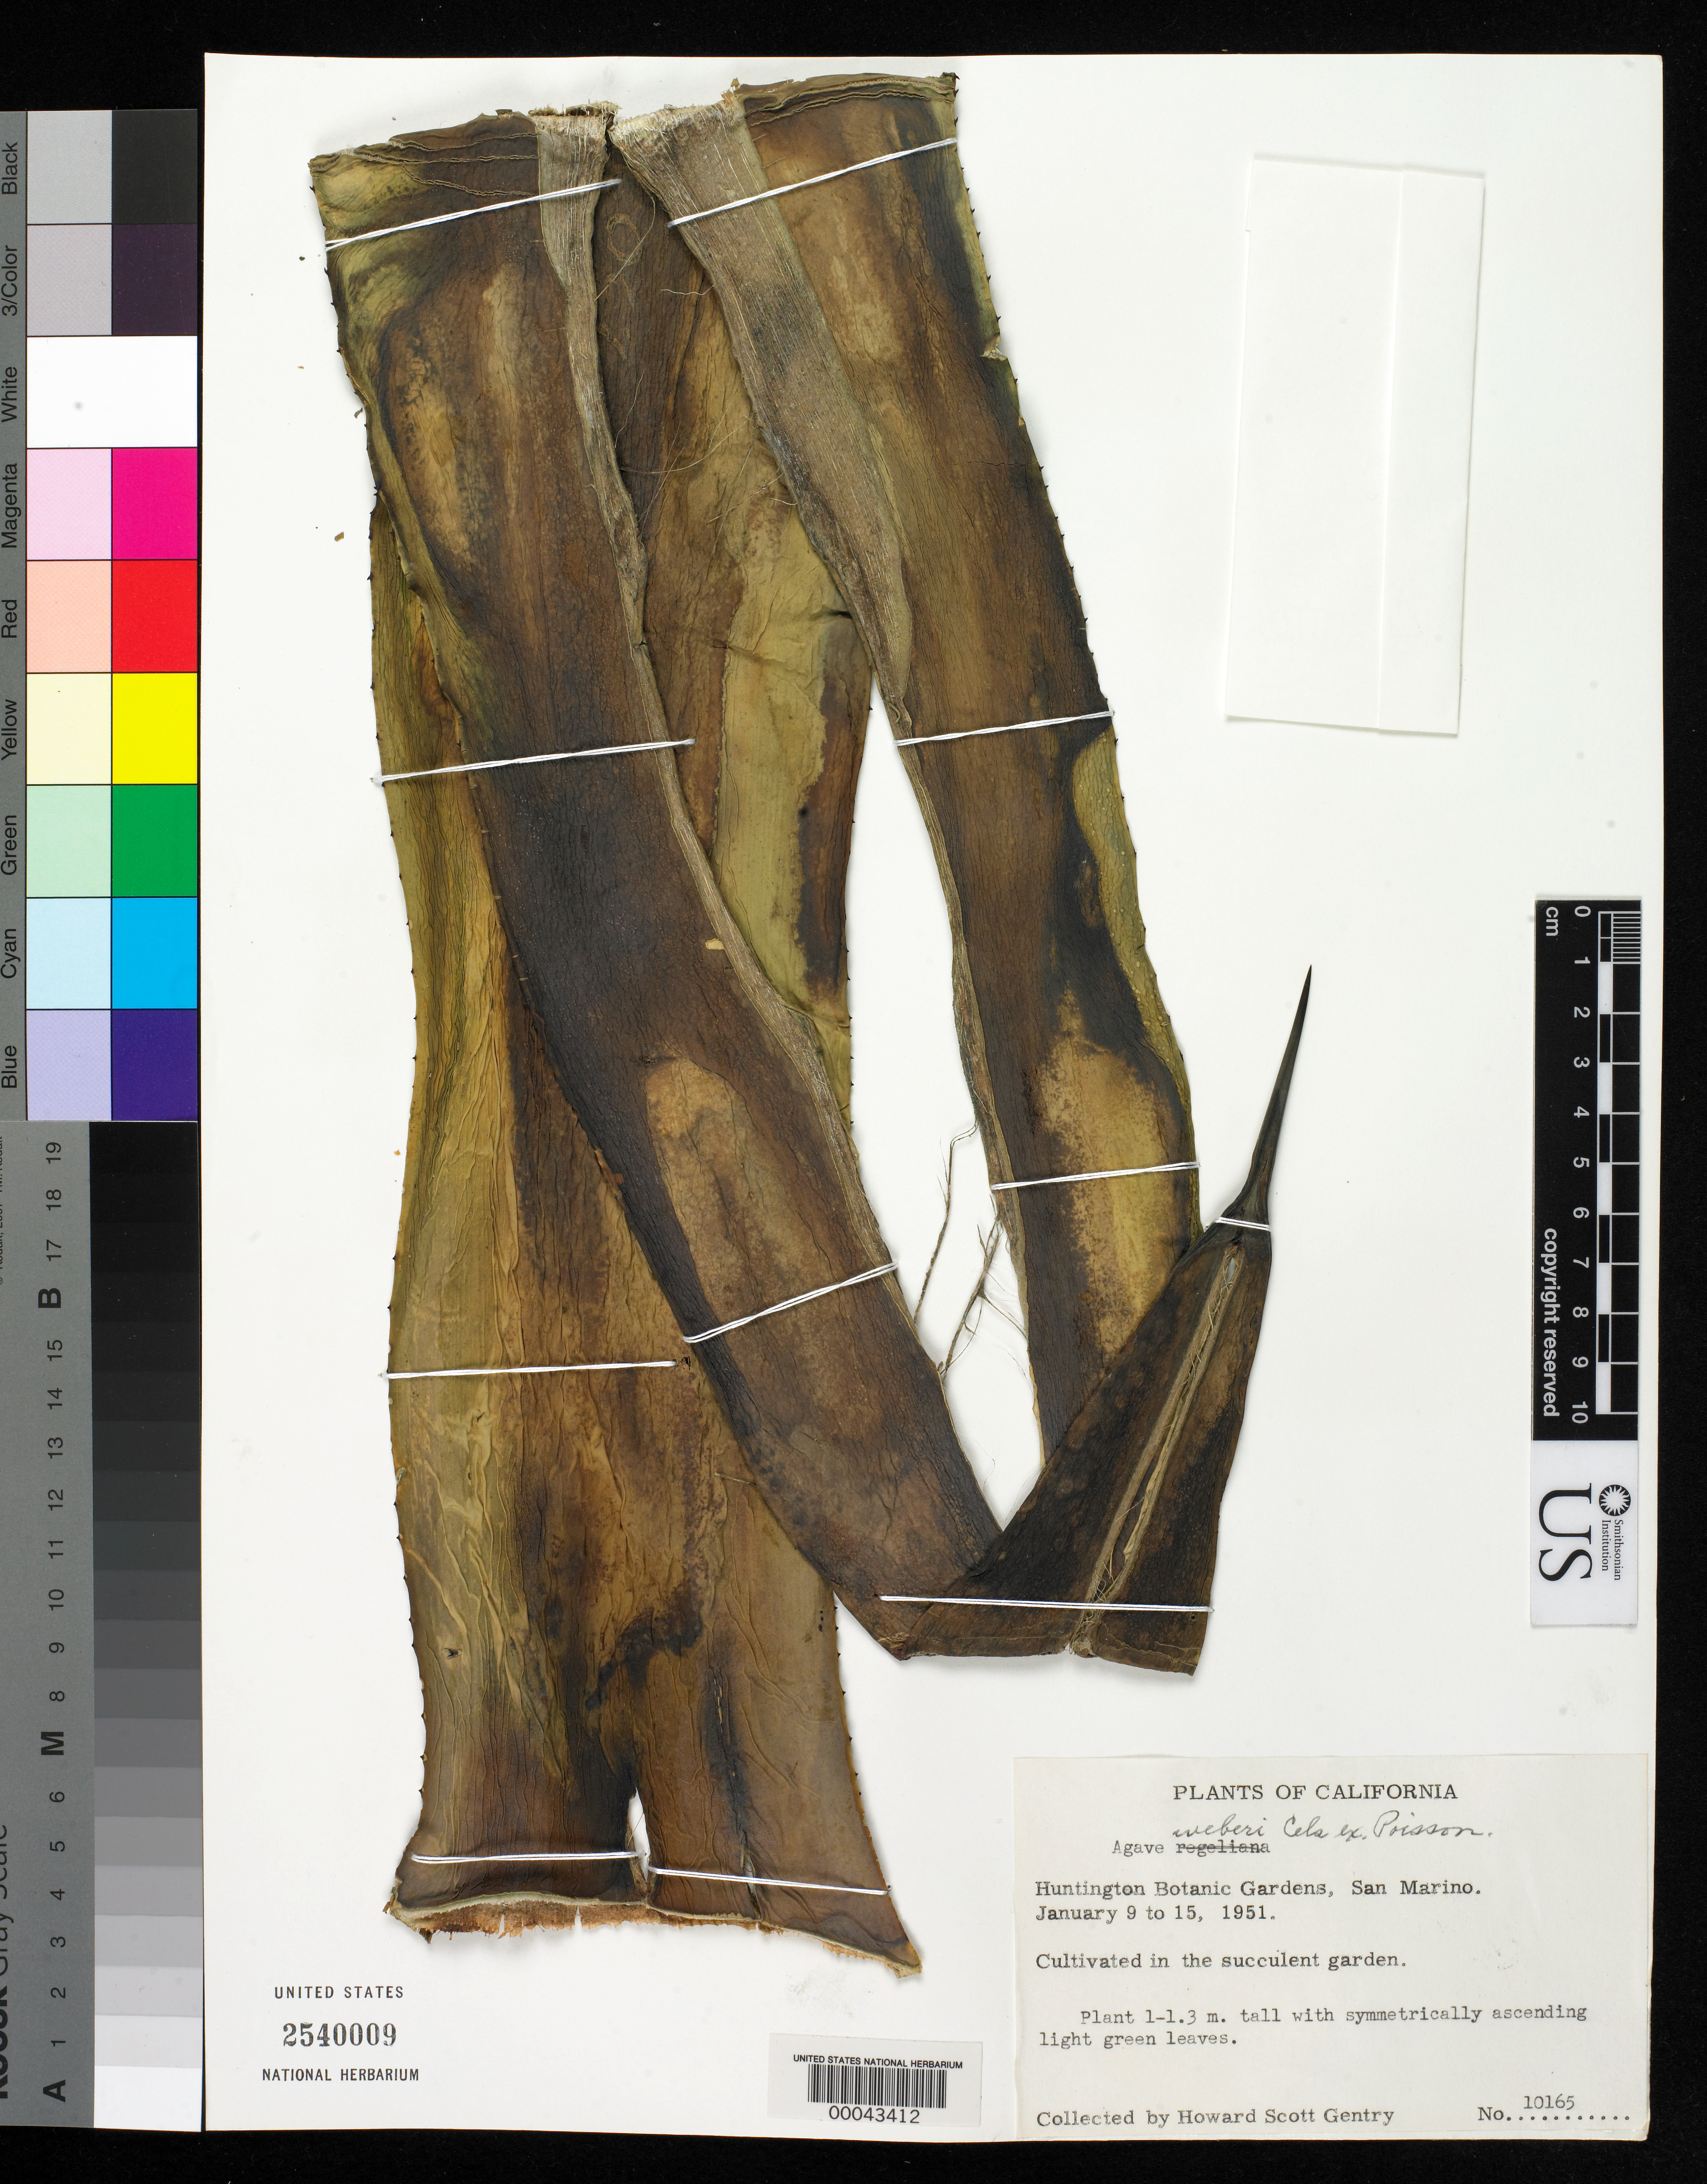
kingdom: Plantae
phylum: Tracheophyta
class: Liliopsida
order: Asparagales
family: Asparagaceae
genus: Agave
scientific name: Agave weberi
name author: F. Cels ex Poisson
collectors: H. S. Gentry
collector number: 10165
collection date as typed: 09 Jan 1951 to 15 Jan 1951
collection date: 1951-01-09/1951-01-15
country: United States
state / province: California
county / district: Los Angeles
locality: Huntington botanic gardens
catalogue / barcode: US 2540009